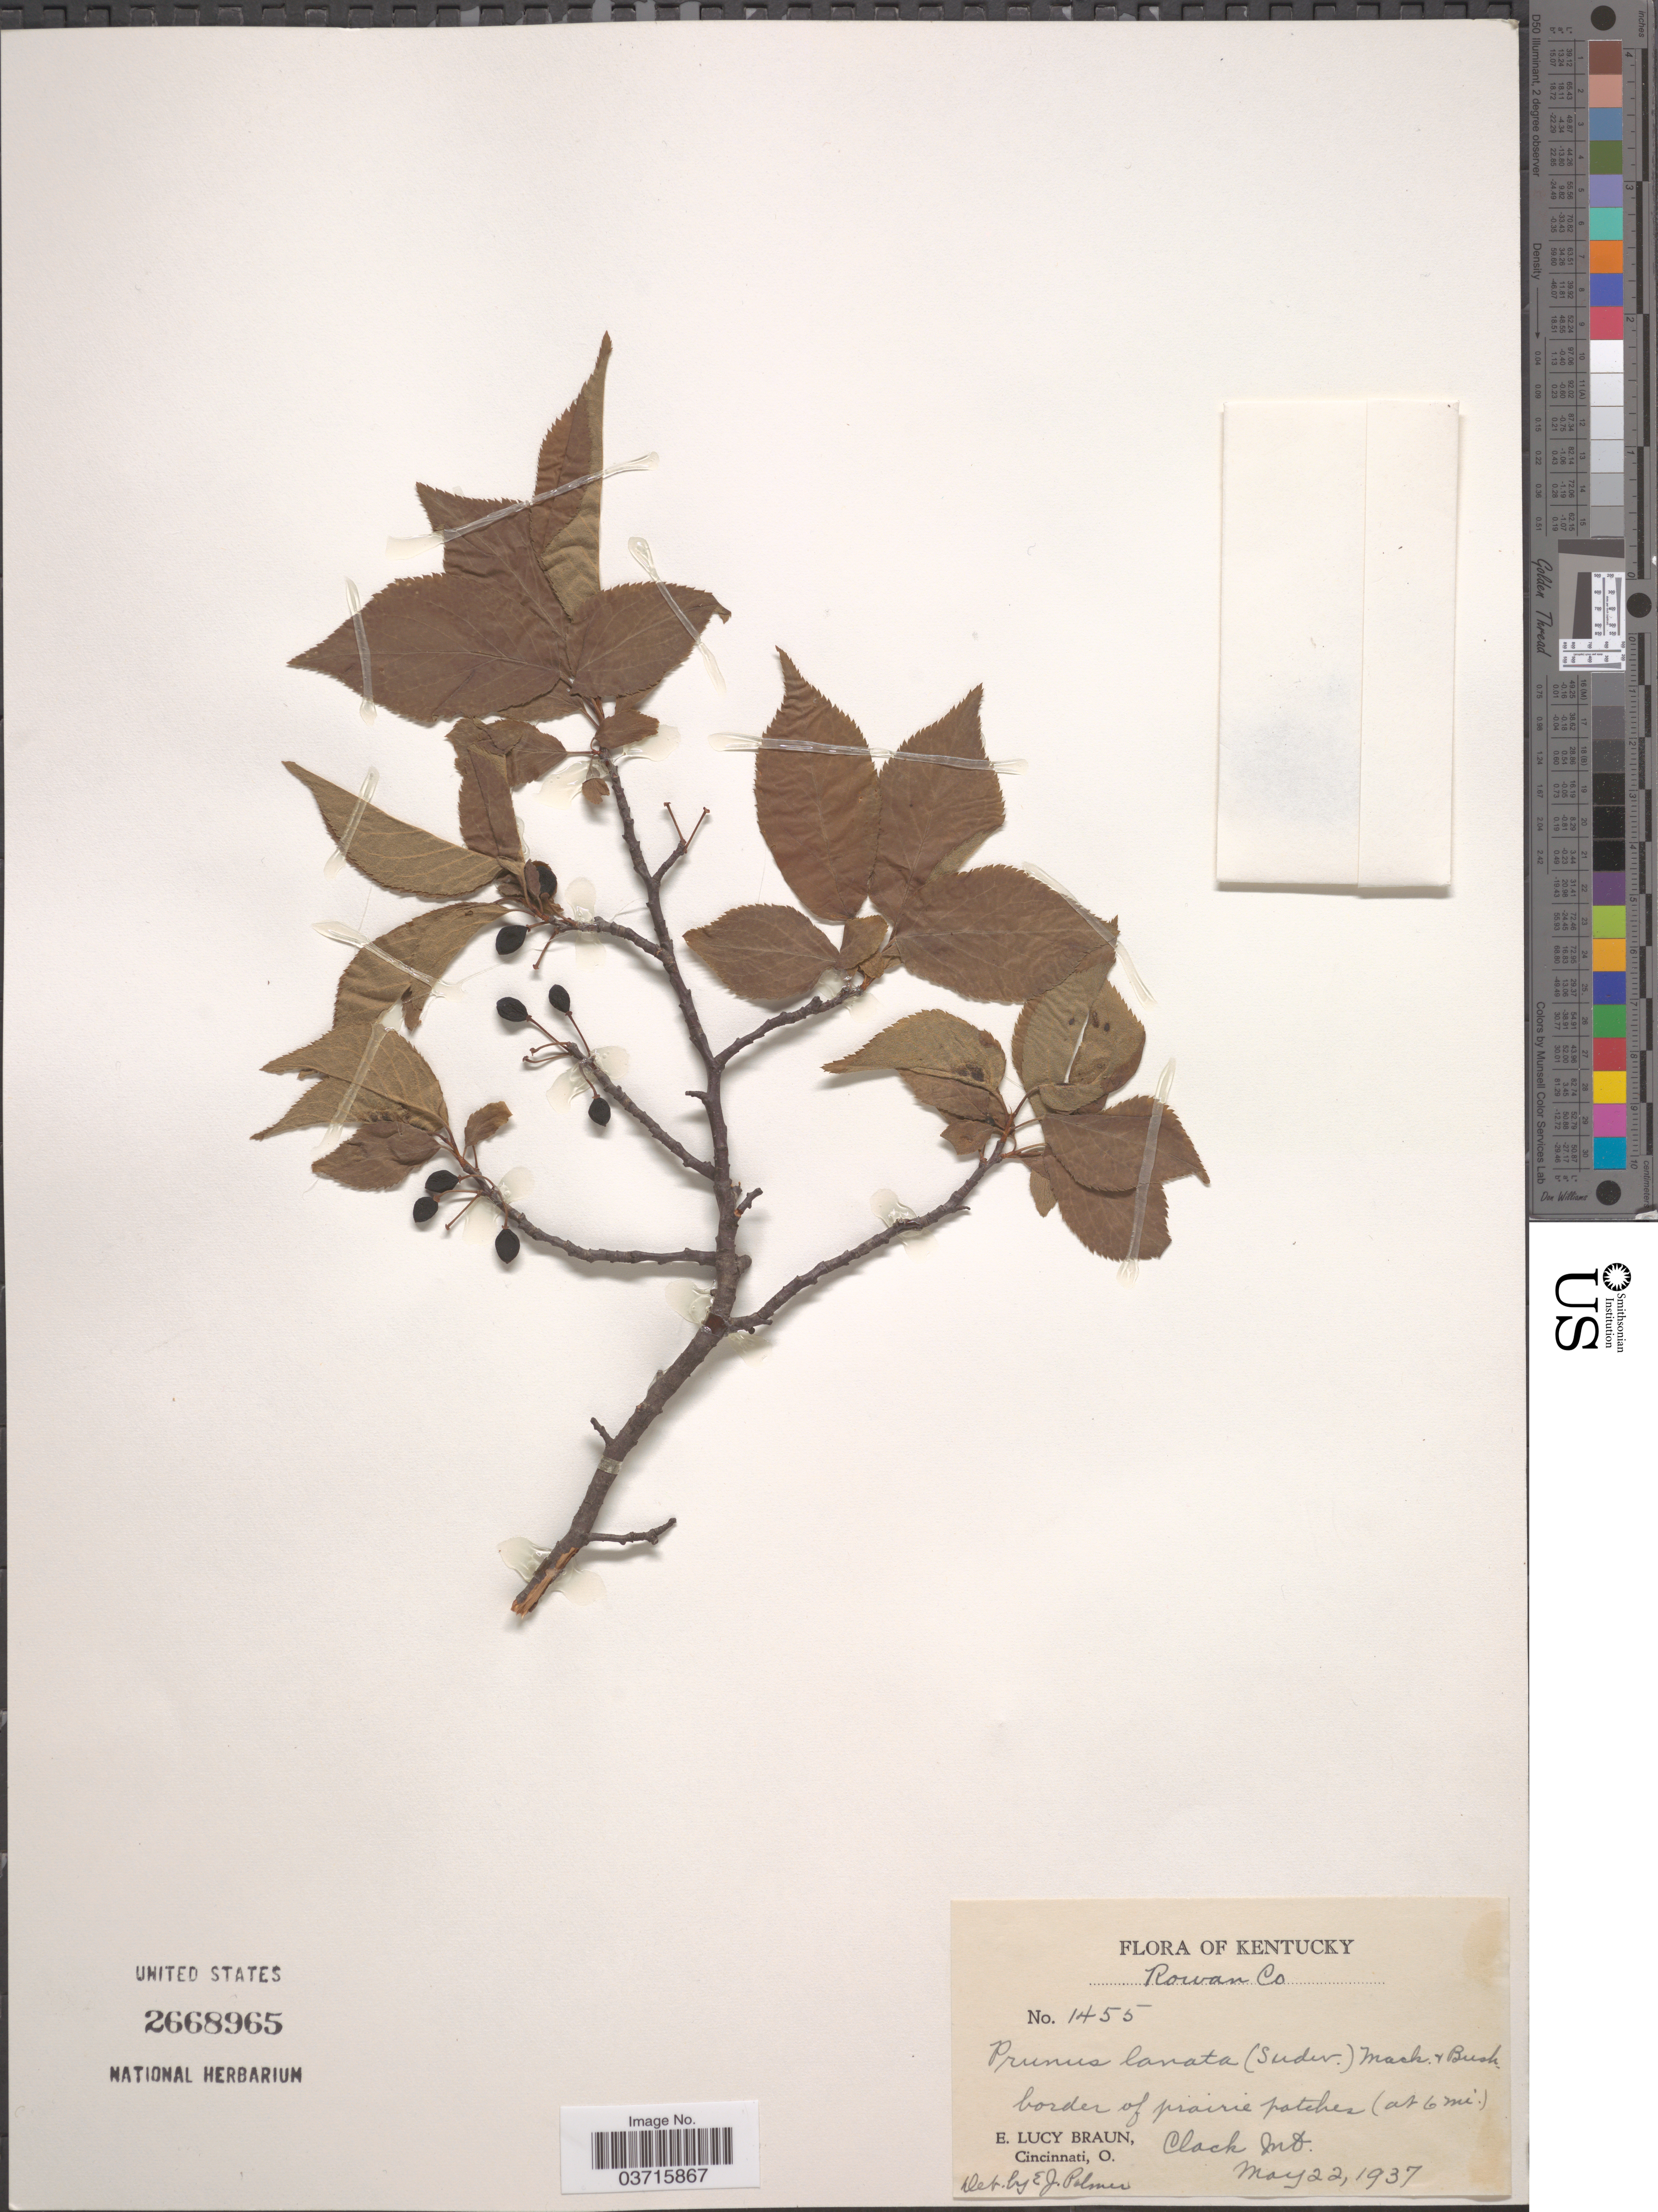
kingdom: Plantae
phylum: Tracheophyta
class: Magnoliopsida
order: Rosales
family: Rosaceae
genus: Prunus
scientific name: Prunus lanata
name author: (Sudw.) Mack. & Bush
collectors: E. L. Braun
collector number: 1455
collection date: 1937-05-22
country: United States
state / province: Kentucky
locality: Rowan Co. Border of prairie patches (at 6 mi.). Clack Mt.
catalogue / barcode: US 2668965